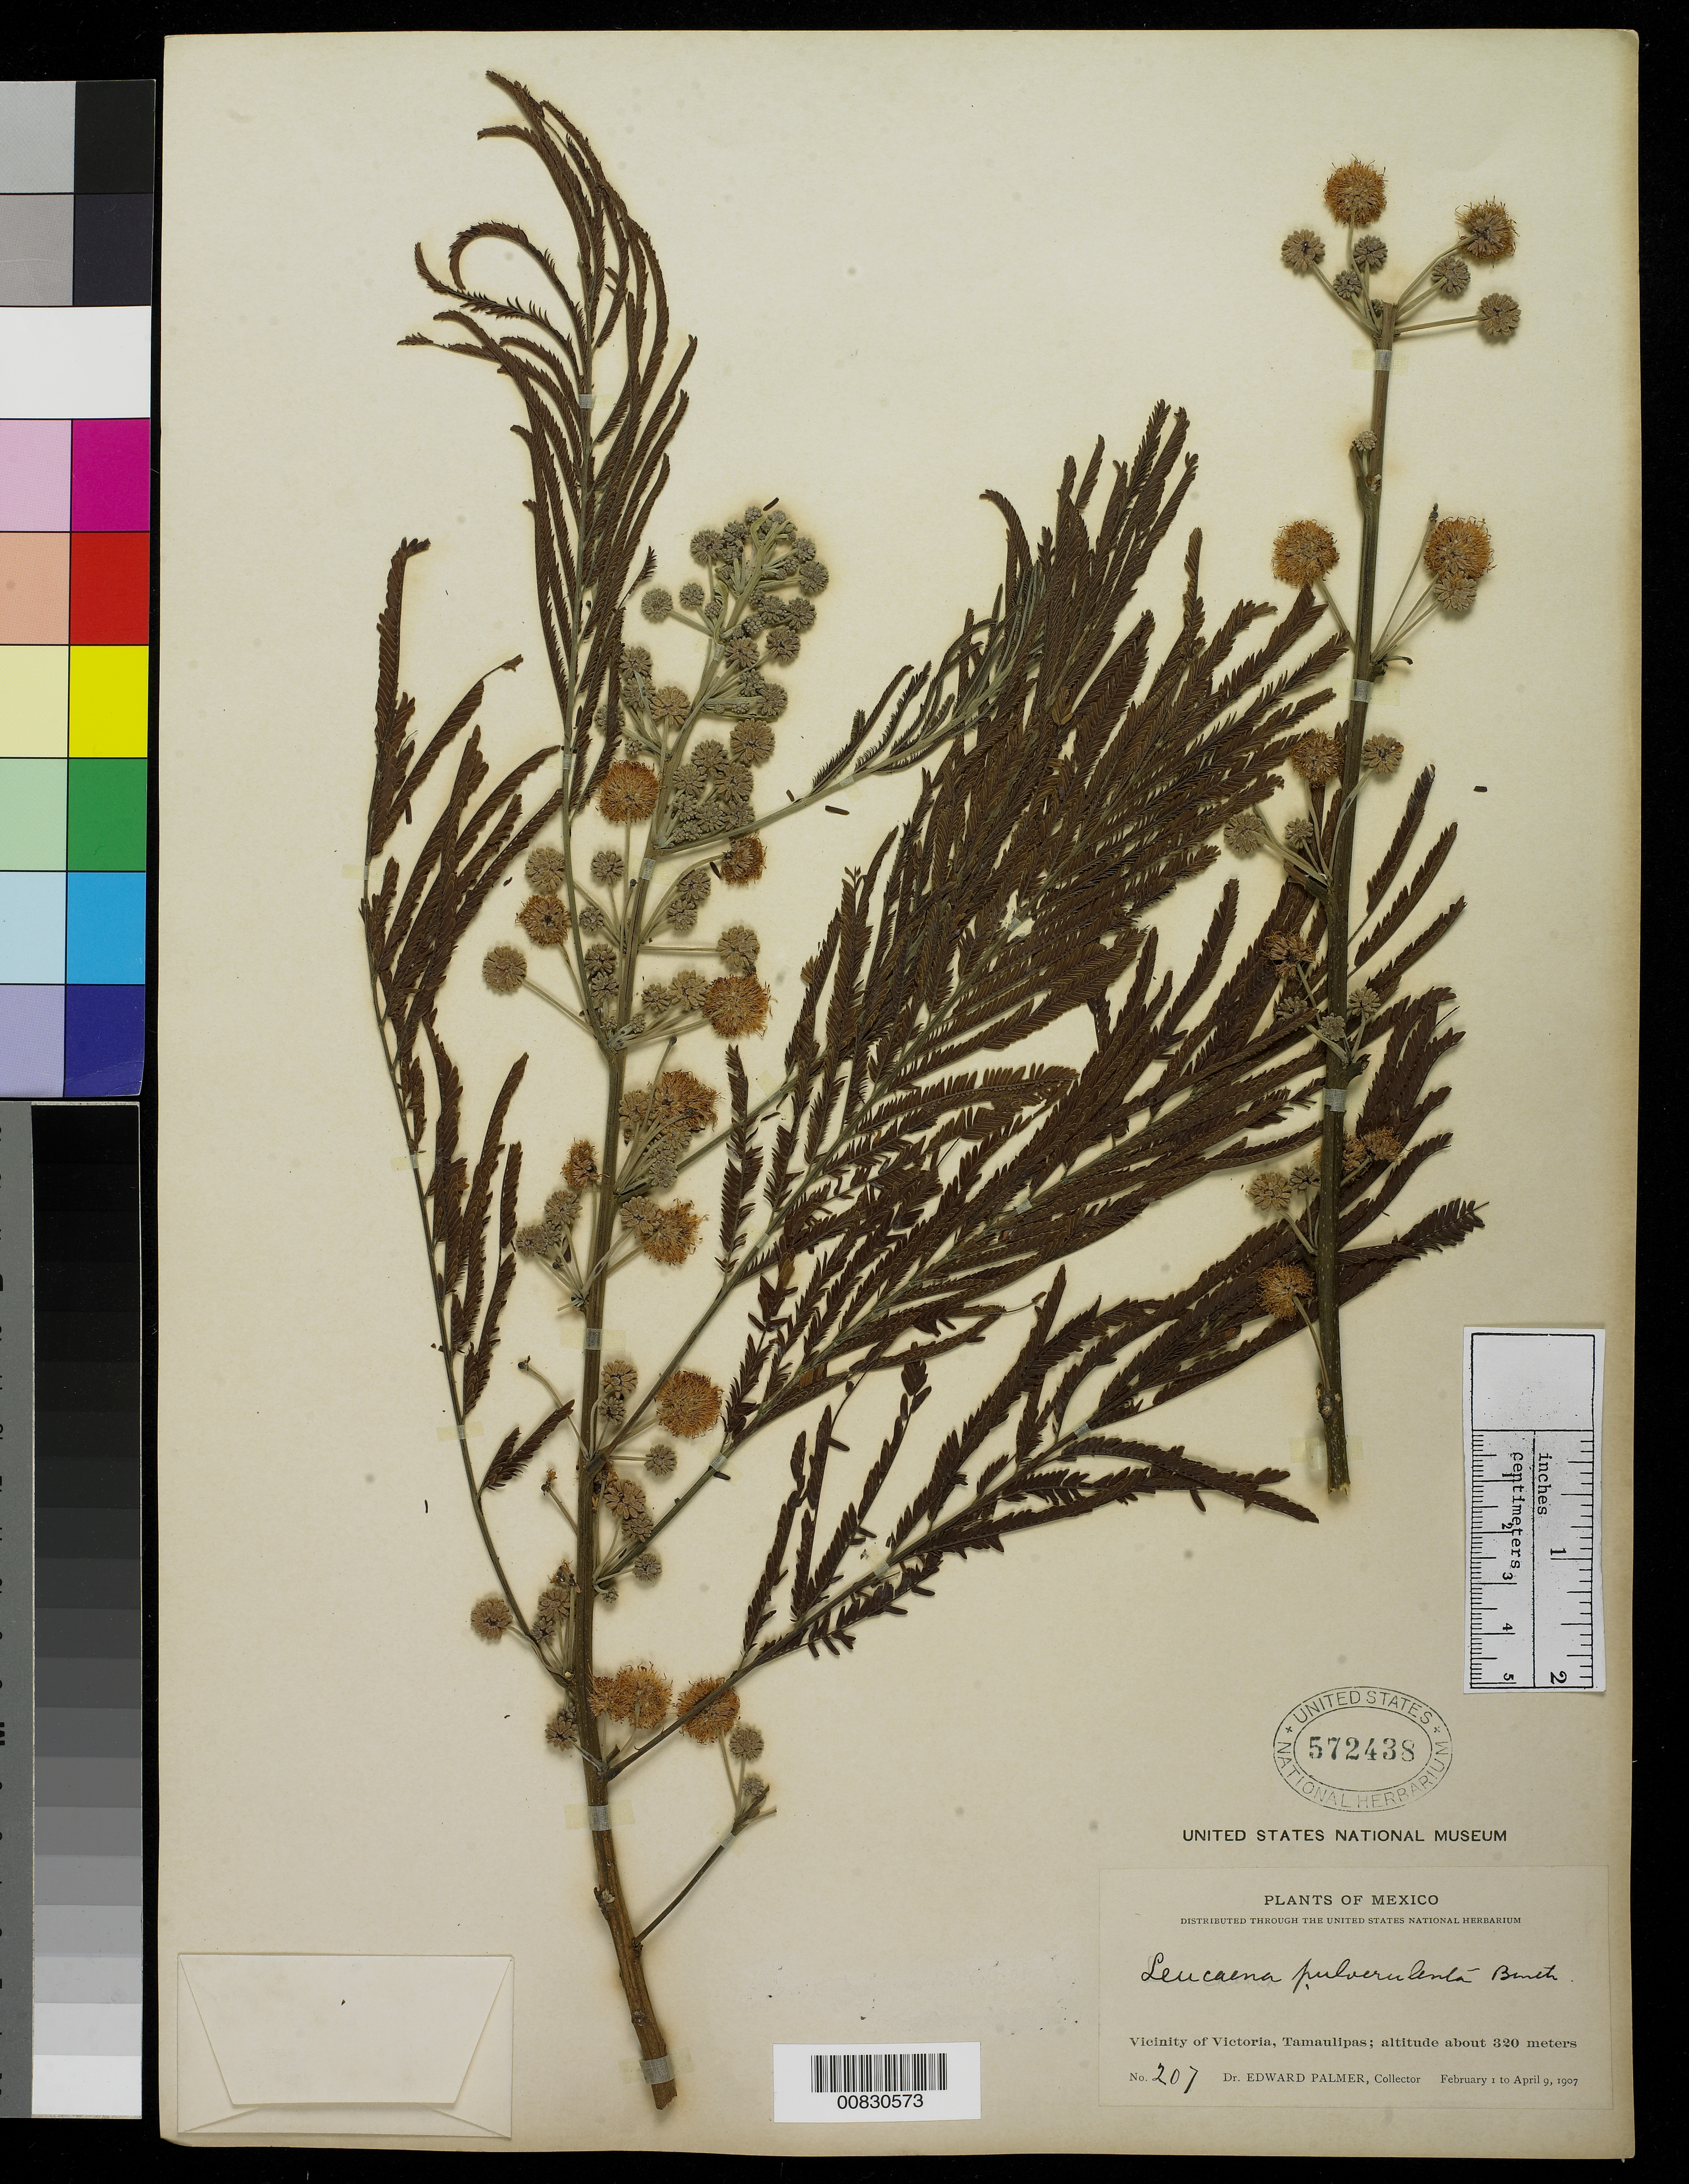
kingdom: Plantae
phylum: Tracheophyta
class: Magnoliopsida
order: Fabales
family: Fabaceae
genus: Leucaena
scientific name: Leucaena pulverulenta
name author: (Schltdl.) Benth.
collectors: E. Palmer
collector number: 207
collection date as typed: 01 Feb 1907 to 09 Apr 1907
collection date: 1907-02-01/1907-04-09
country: Mexico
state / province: Tamaulipas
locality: Vicinity of Victoria.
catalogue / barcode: US 572438